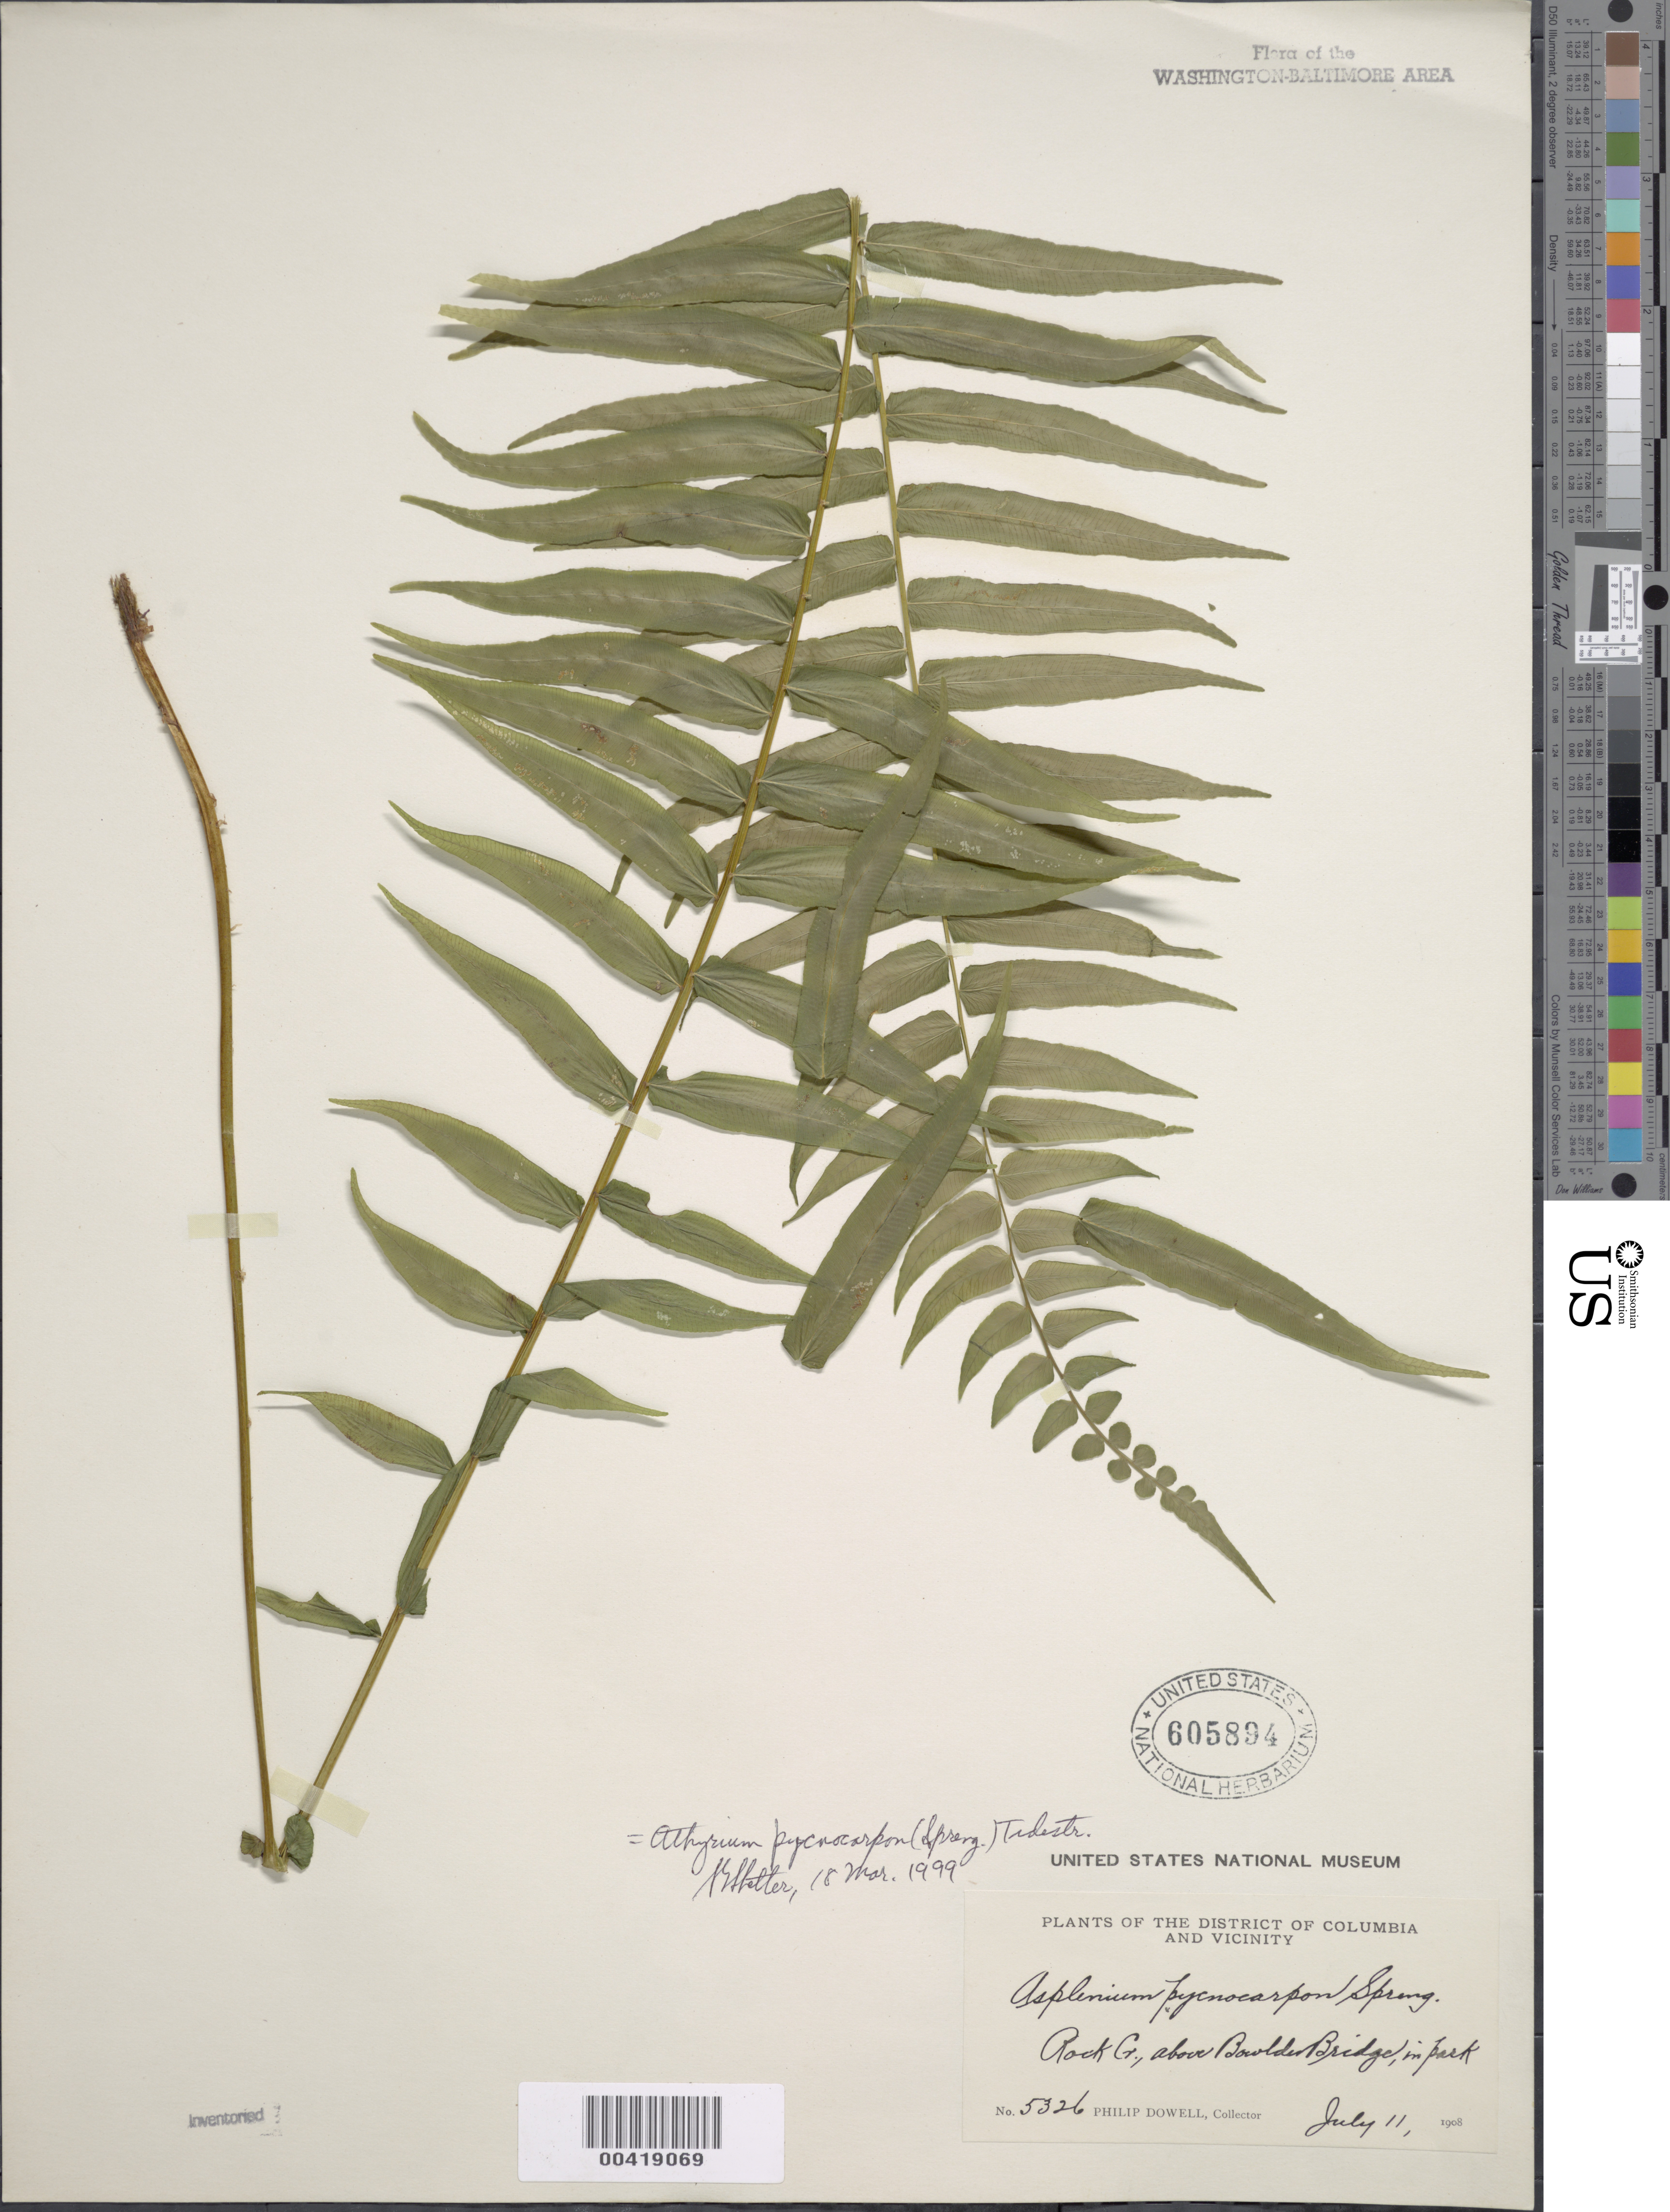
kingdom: Plantae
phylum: Tracheophyta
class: Polypodiopsida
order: Polypodiales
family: Diplaziopsidaceae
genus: Homalosorus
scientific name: Homalosorus pycnocarpos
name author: (Spreng.) Pic. Serm.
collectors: P. Dowell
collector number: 5326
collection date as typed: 11 Jul 1908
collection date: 1908-07-11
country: United States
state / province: District of Columbia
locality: Rock Creek, above Boulder Bridge, in Park Rock Creek Park and vicinity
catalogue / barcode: US 605894